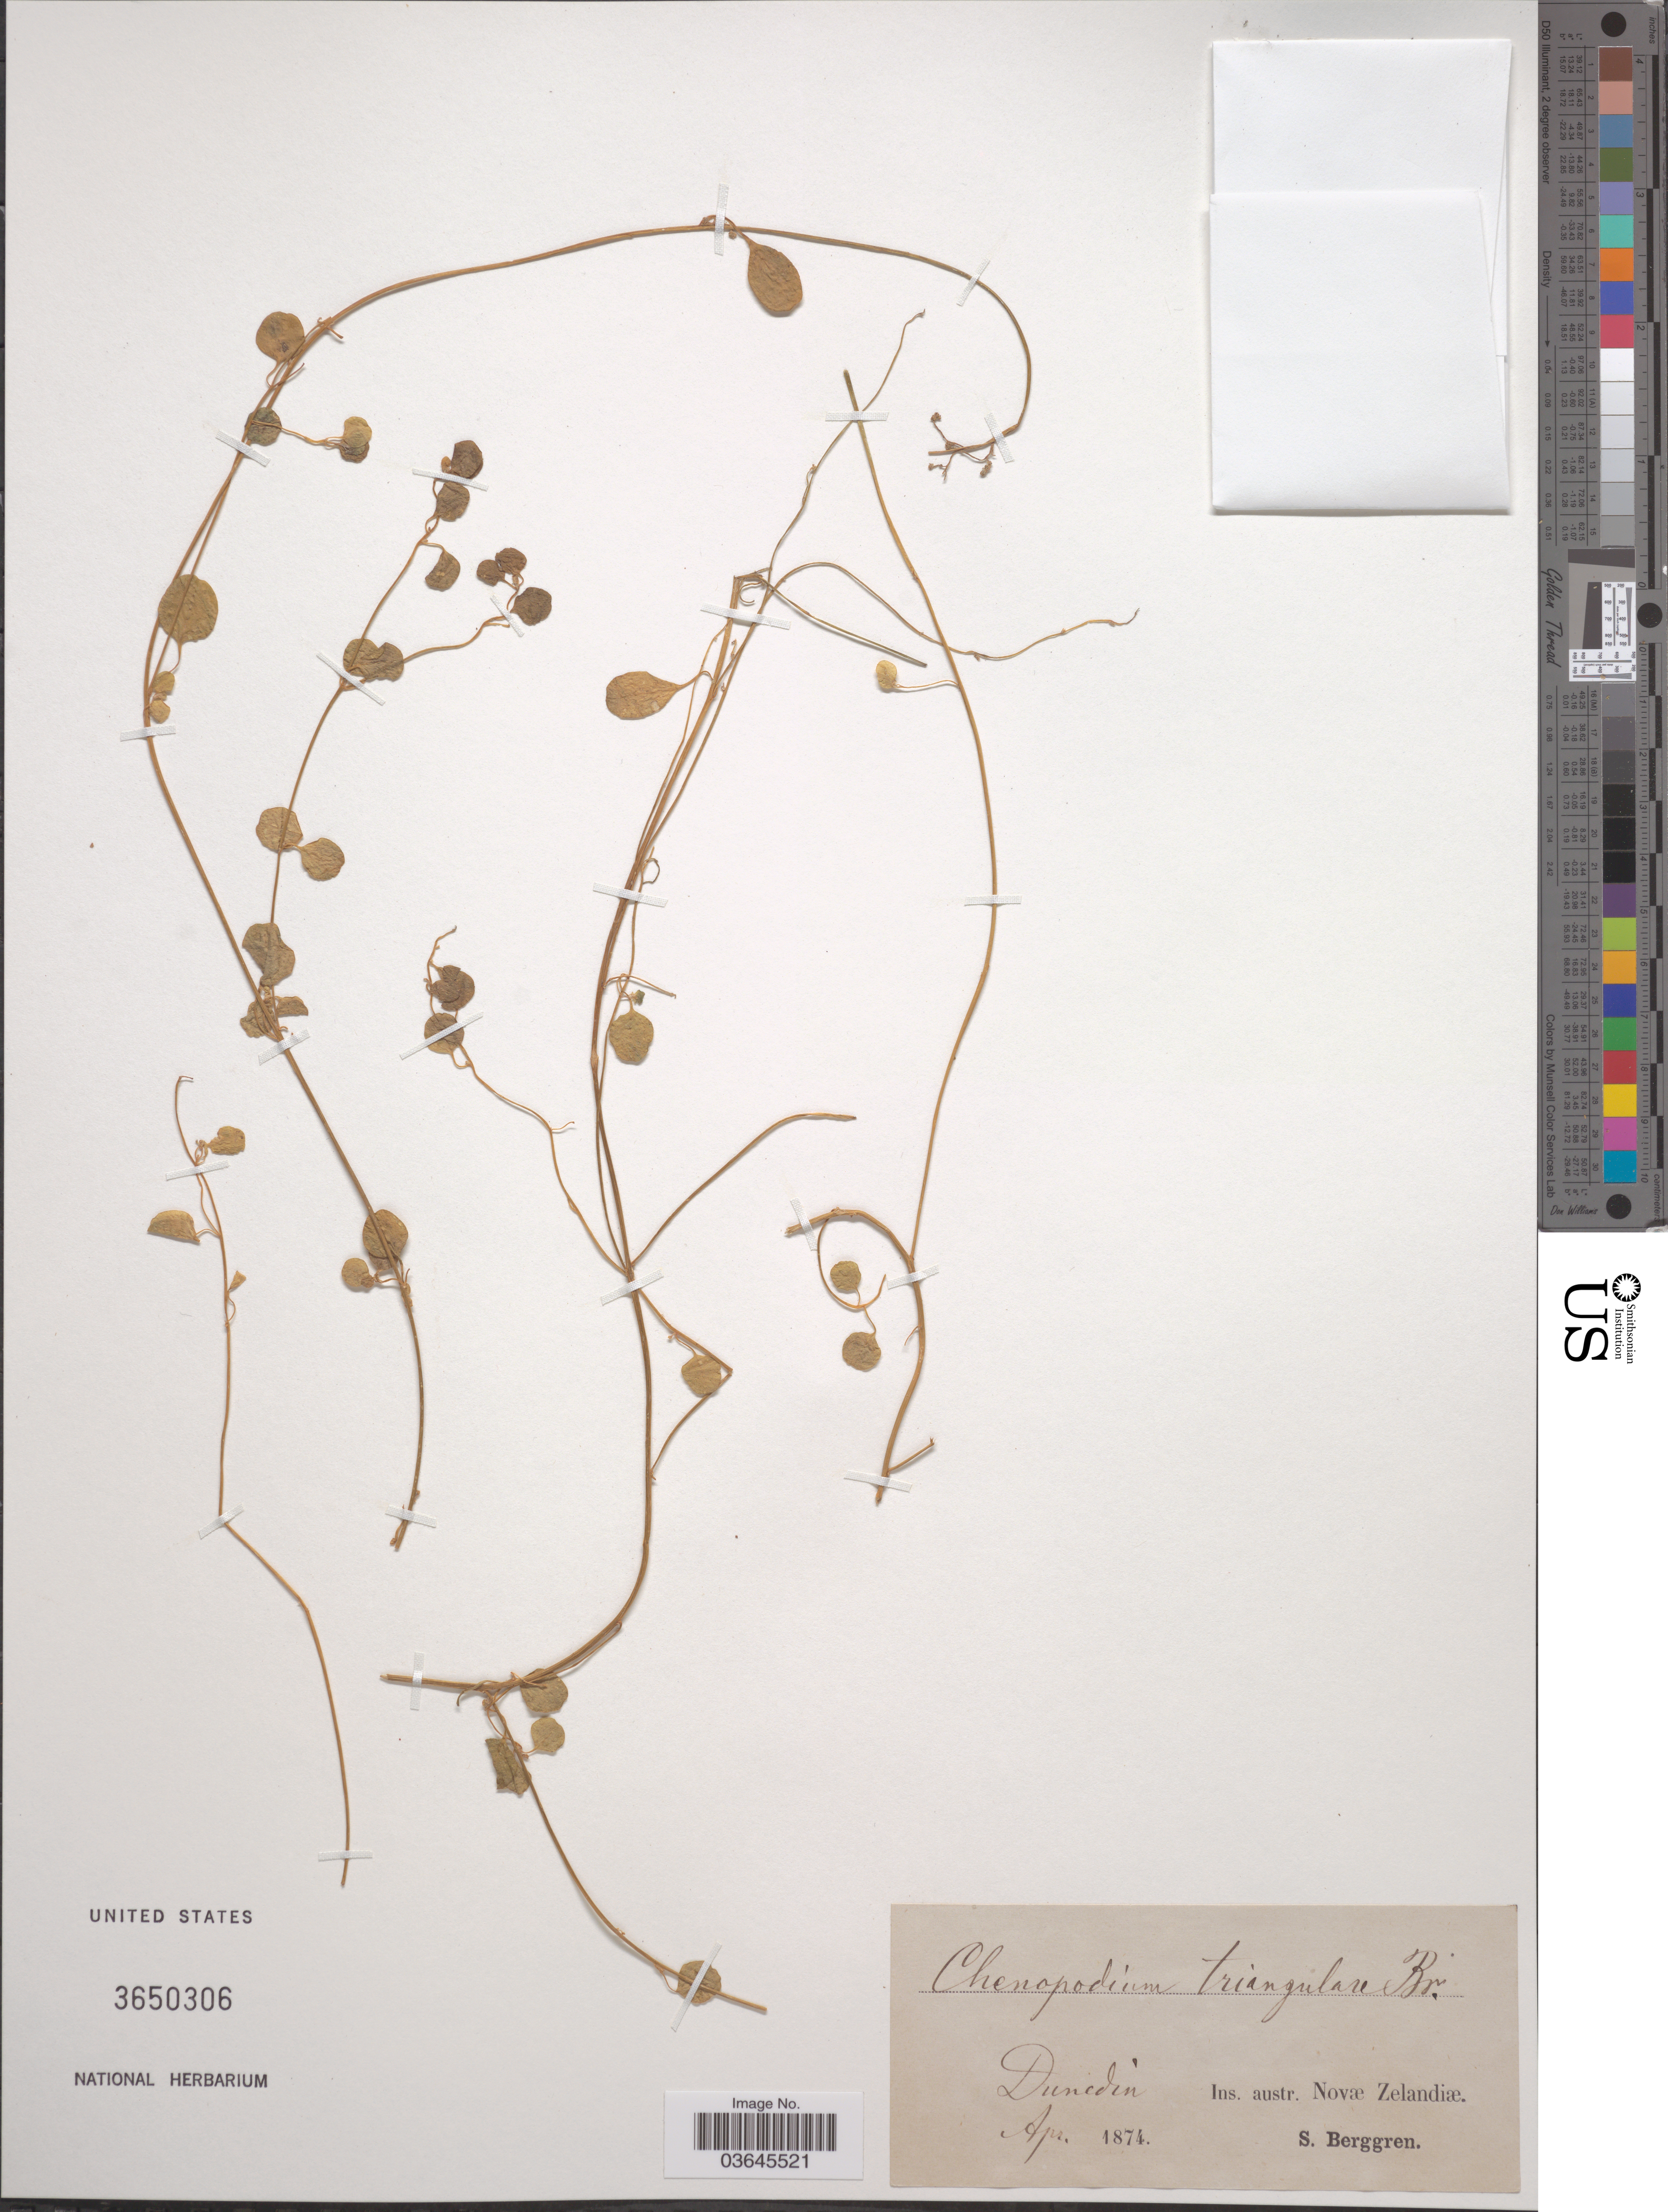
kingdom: Plantae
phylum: Tracheophyta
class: Magnoliopsida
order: Caryophyllales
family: Amaranthaceae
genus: Chenopodium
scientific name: Chenopodium triandrum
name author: G. Forst.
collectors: S. Berggren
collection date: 1874-04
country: New Zealand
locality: Dunedin, Ins. austr. Novæ Zelandiæ.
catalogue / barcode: US 3650306